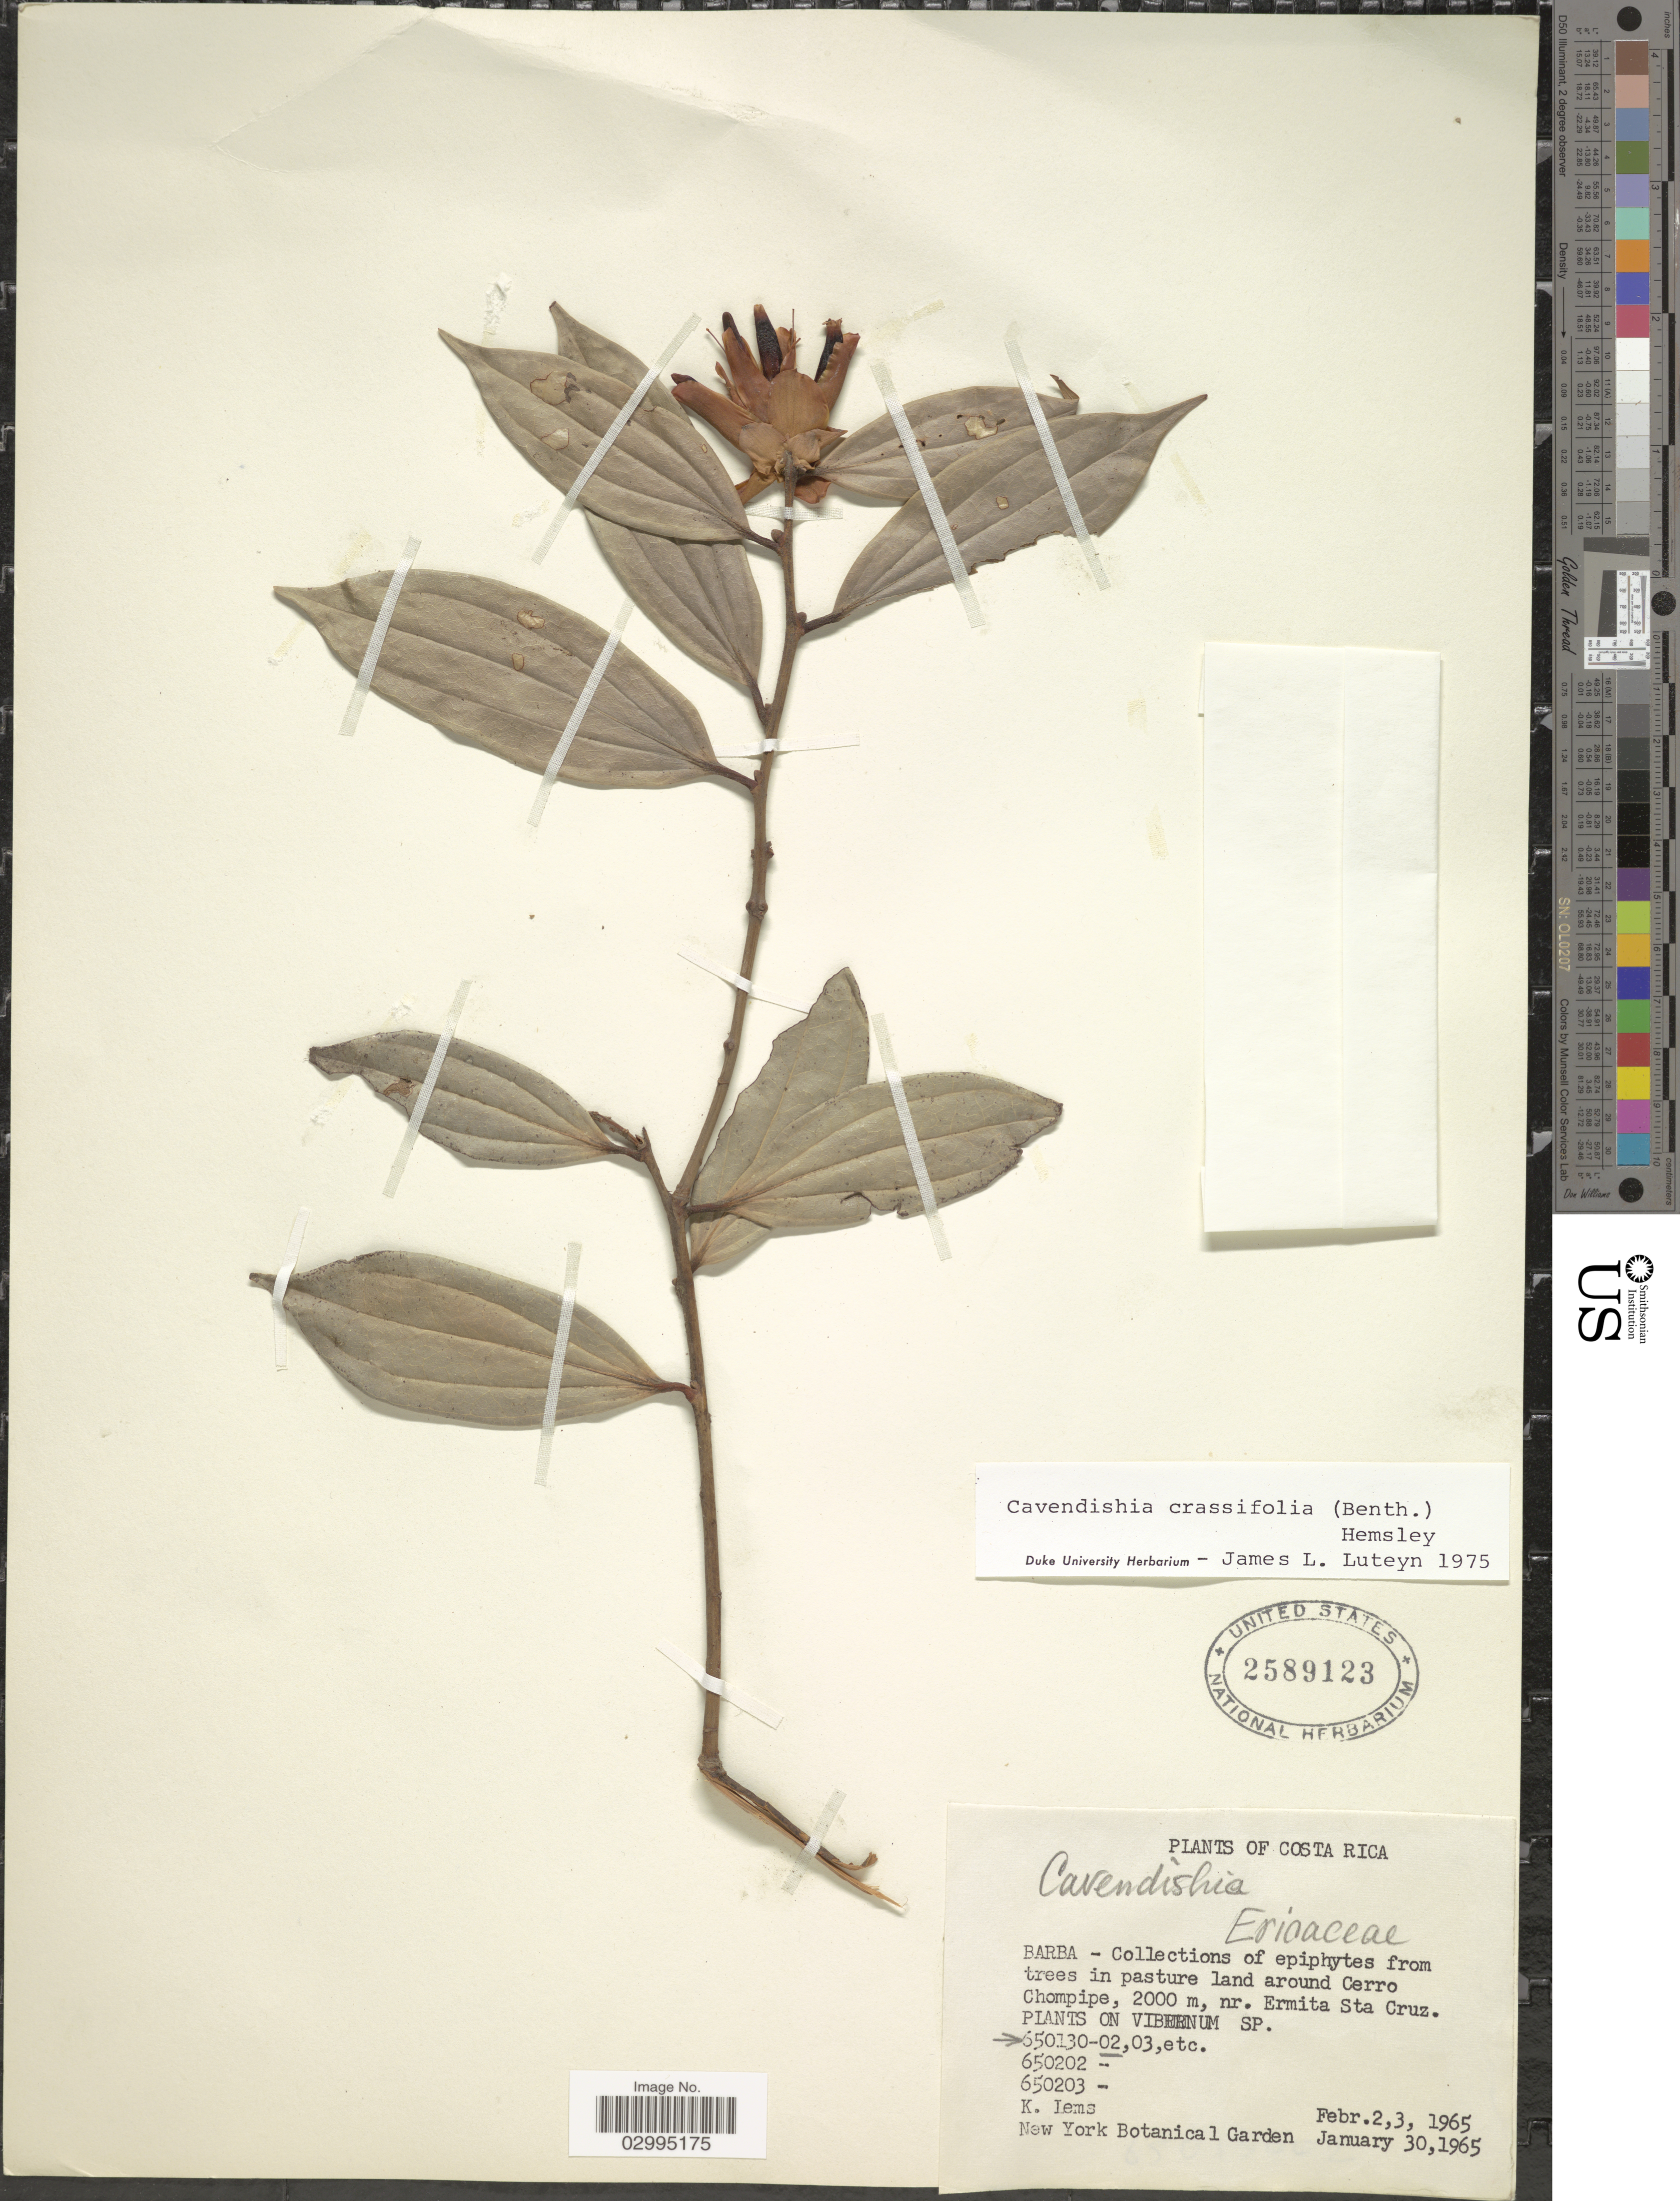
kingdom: Plantae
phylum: Tracheophyta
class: Magnoliopsida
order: Ericales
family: Ericaceae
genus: Cavendishia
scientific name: Cavendishia crassifolia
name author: (Benth.) Hemsl.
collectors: K. Lems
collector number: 650130-02?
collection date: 1965-01-30/1965-02-03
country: Costa Rica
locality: Barba. Around Cerro Chompipe, nr. Ermita Sta Cruz.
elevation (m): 2000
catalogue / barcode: US 2589123